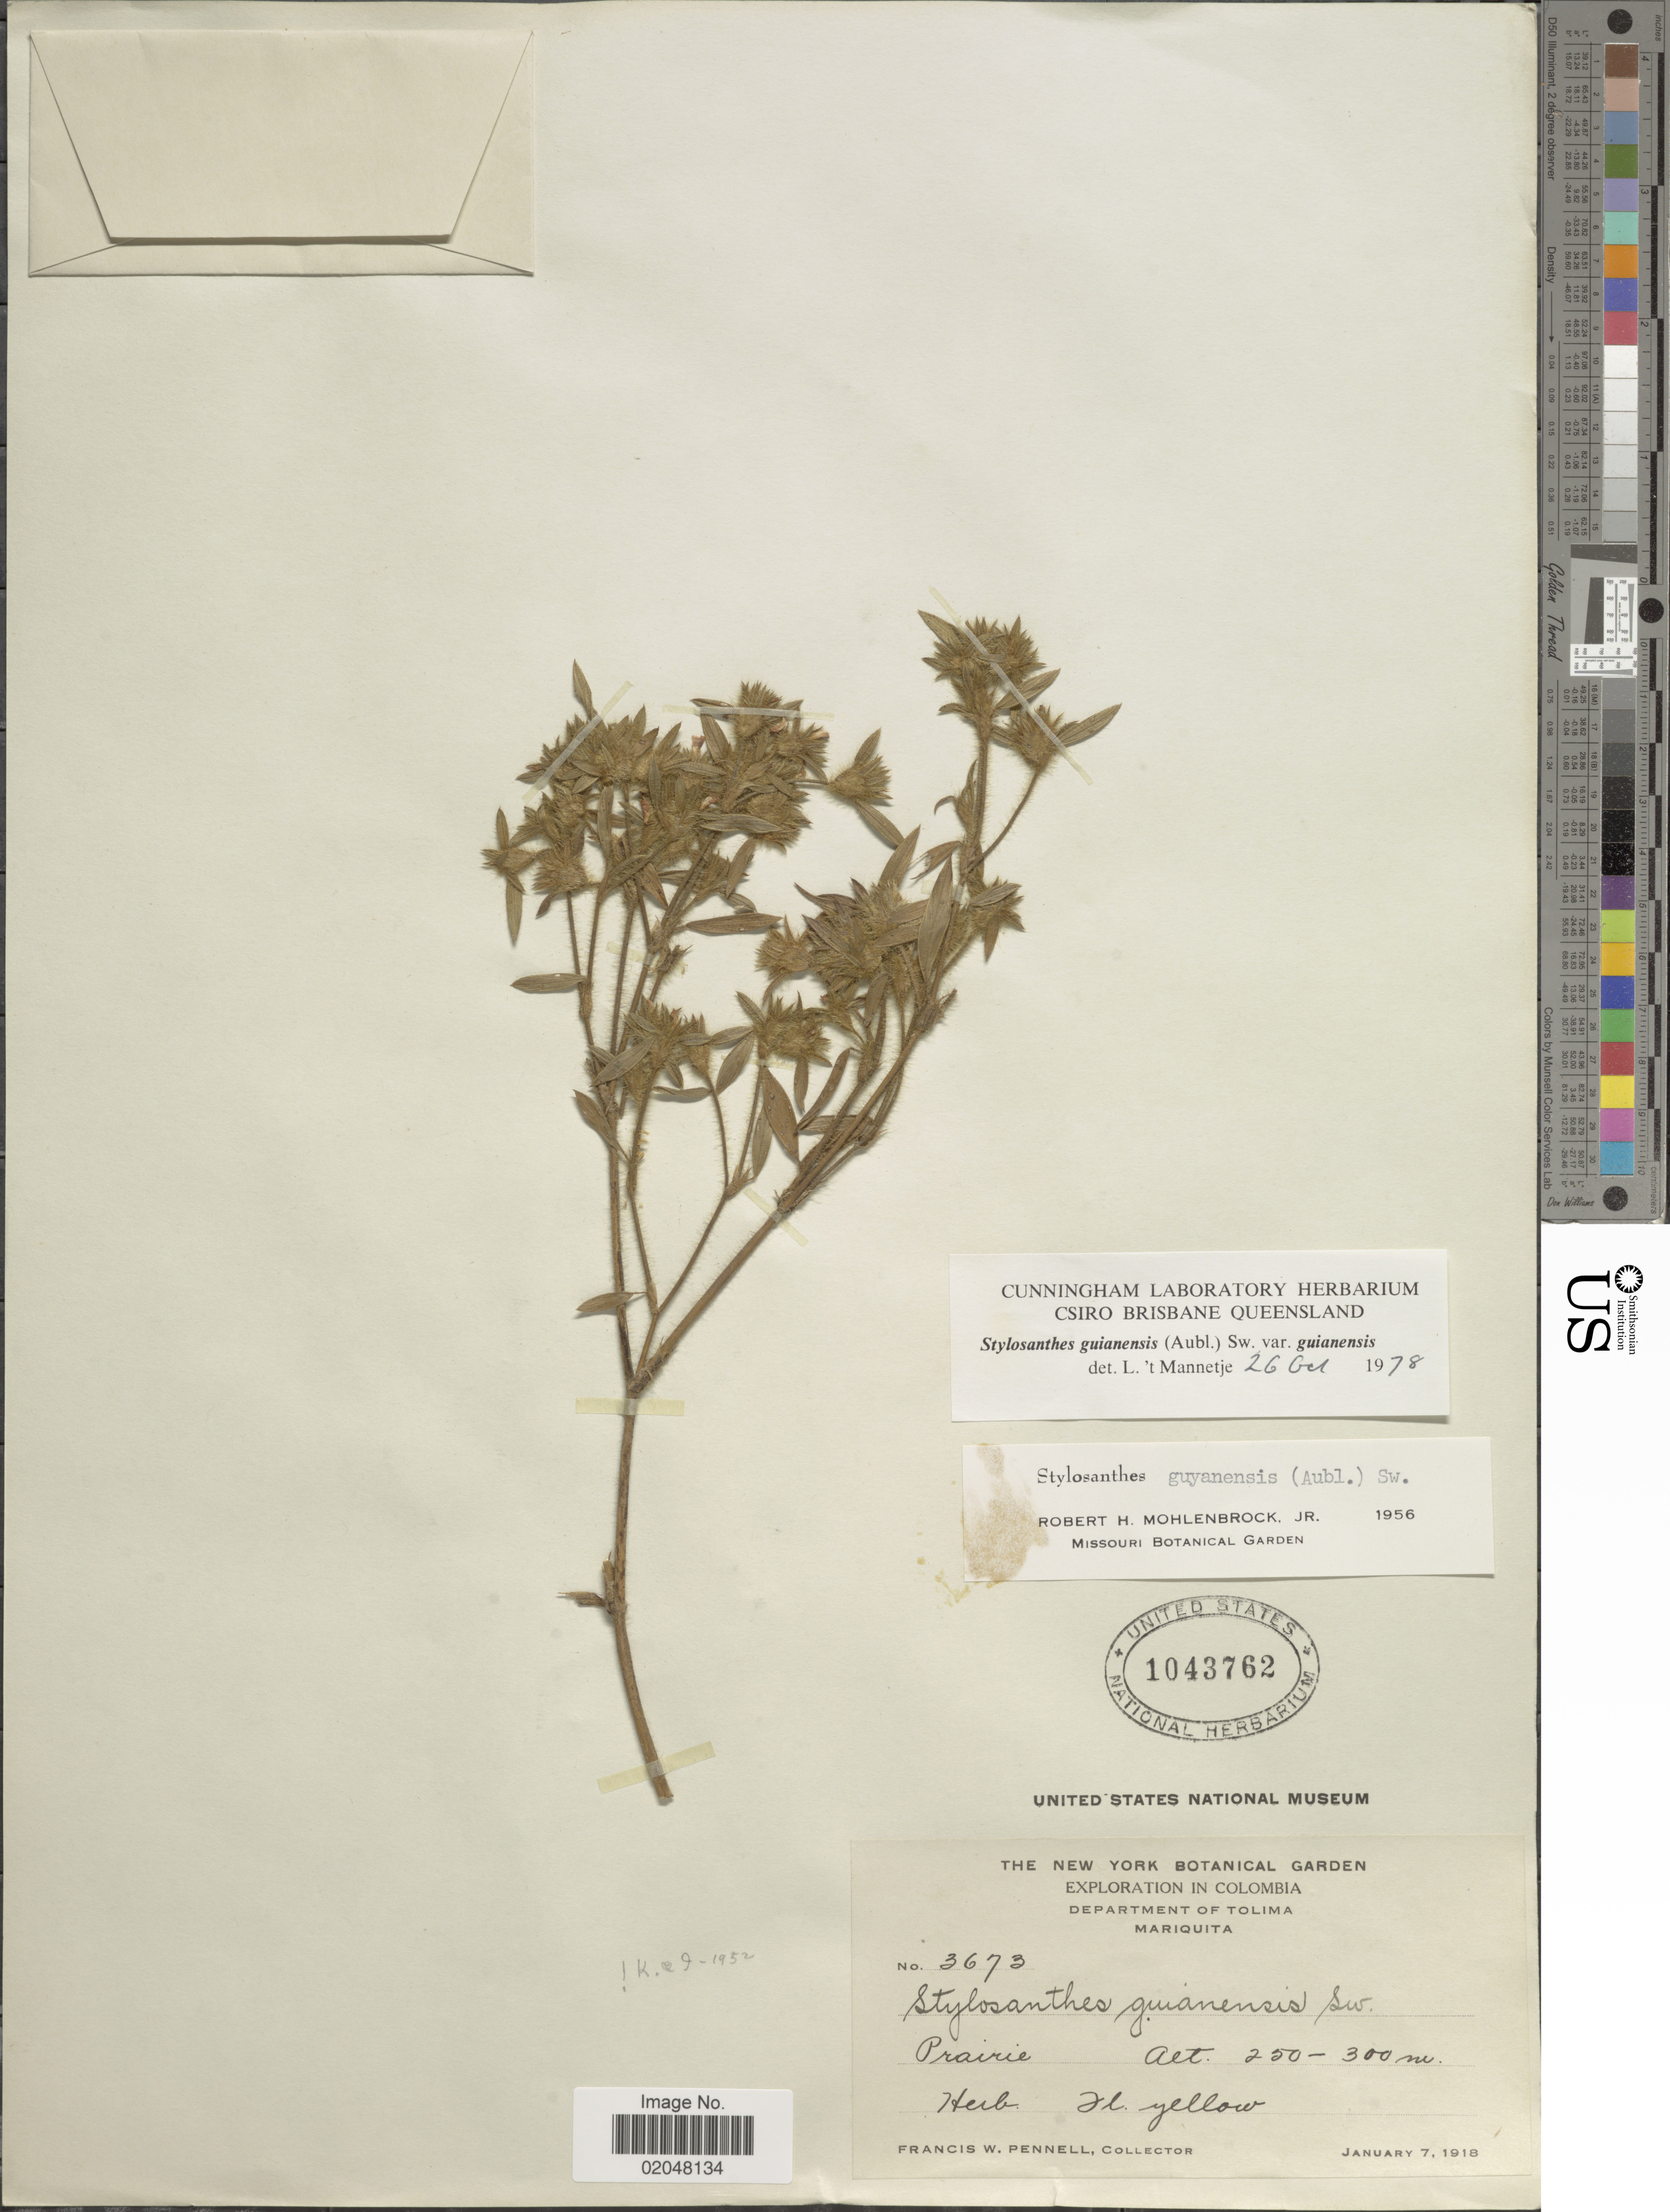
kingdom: Plantae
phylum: Tracheophyta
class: Magnoliopsida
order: Fabales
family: Fabaceae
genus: Stylosanthes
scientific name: Stylosanthes guianensis var. guianensis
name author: (Aubl.) Sw.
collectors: F. W. Pennell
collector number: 3673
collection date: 1918-01-07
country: Colombia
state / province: Tolima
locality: Mariquota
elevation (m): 250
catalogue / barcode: US 1043762